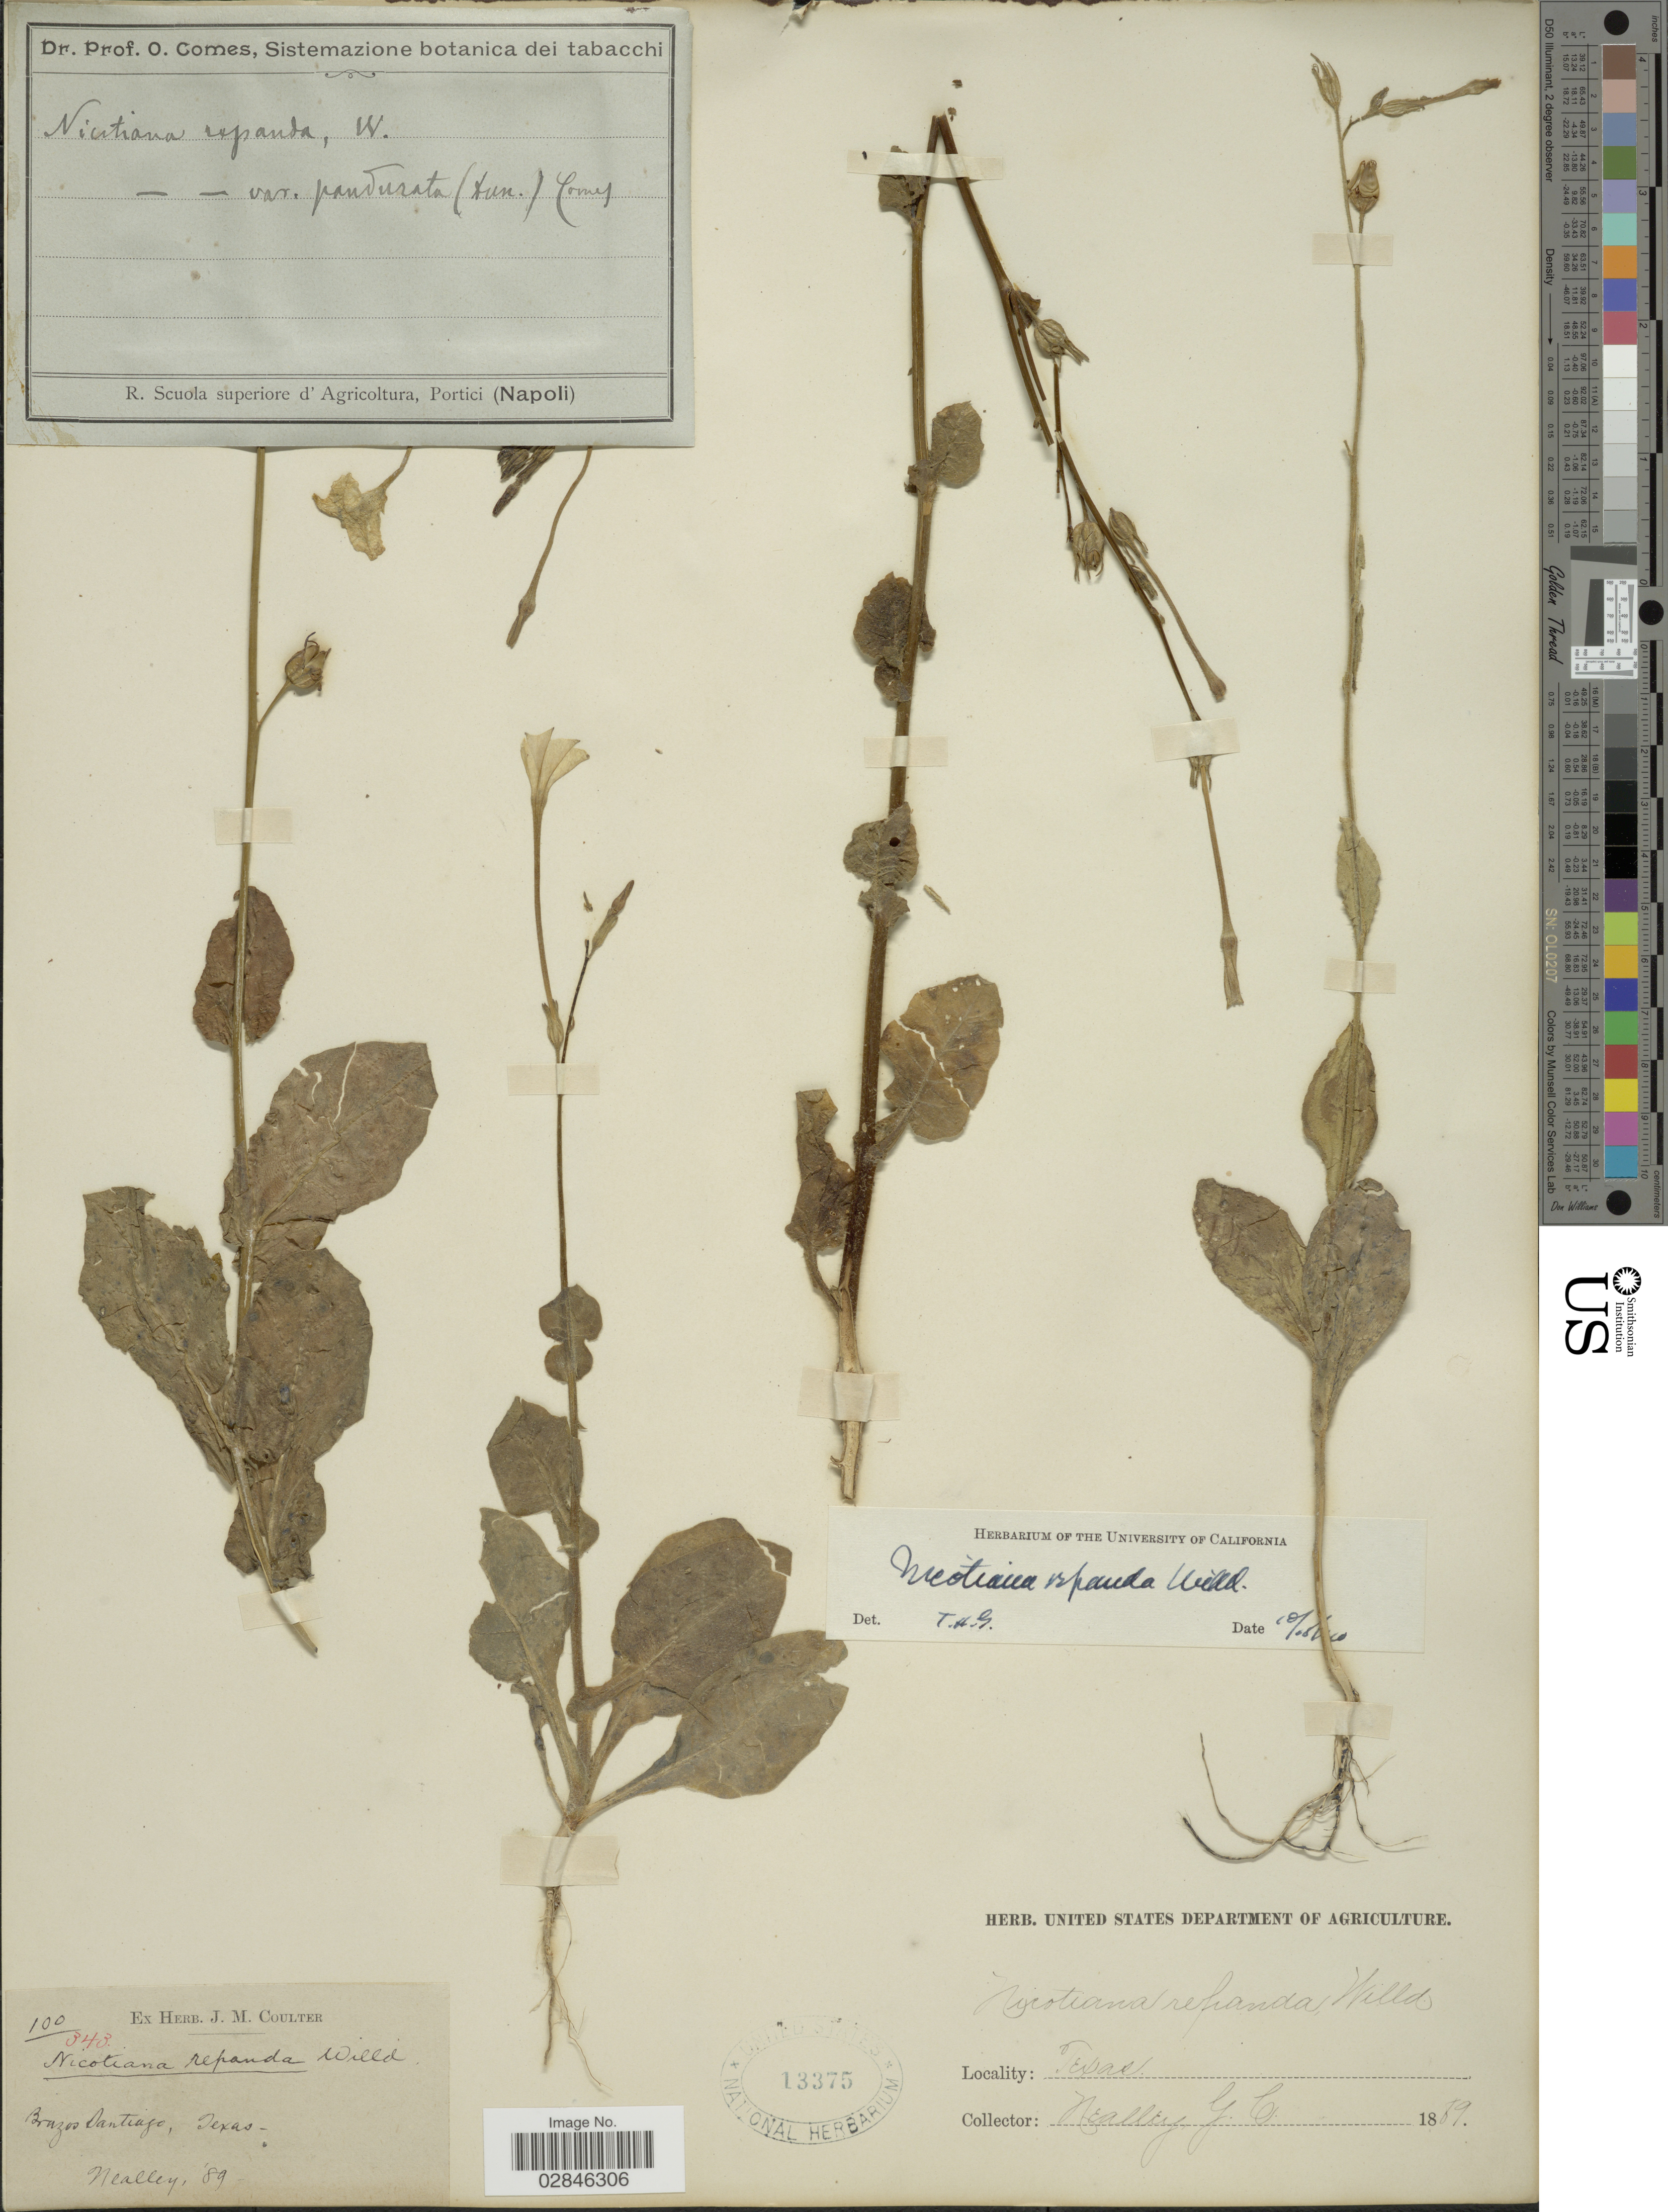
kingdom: Plantae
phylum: Tracheophyta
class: Magnoliopsida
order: Solanales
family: Solanaceae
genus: Nicotiana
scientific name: Nicotiana repanda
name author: Willd. ex Lehm.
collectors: G. C. Nealley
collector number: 100/343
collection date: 1889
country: United States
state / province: Texas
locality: Brazos Santiago.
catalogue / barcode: US 13375